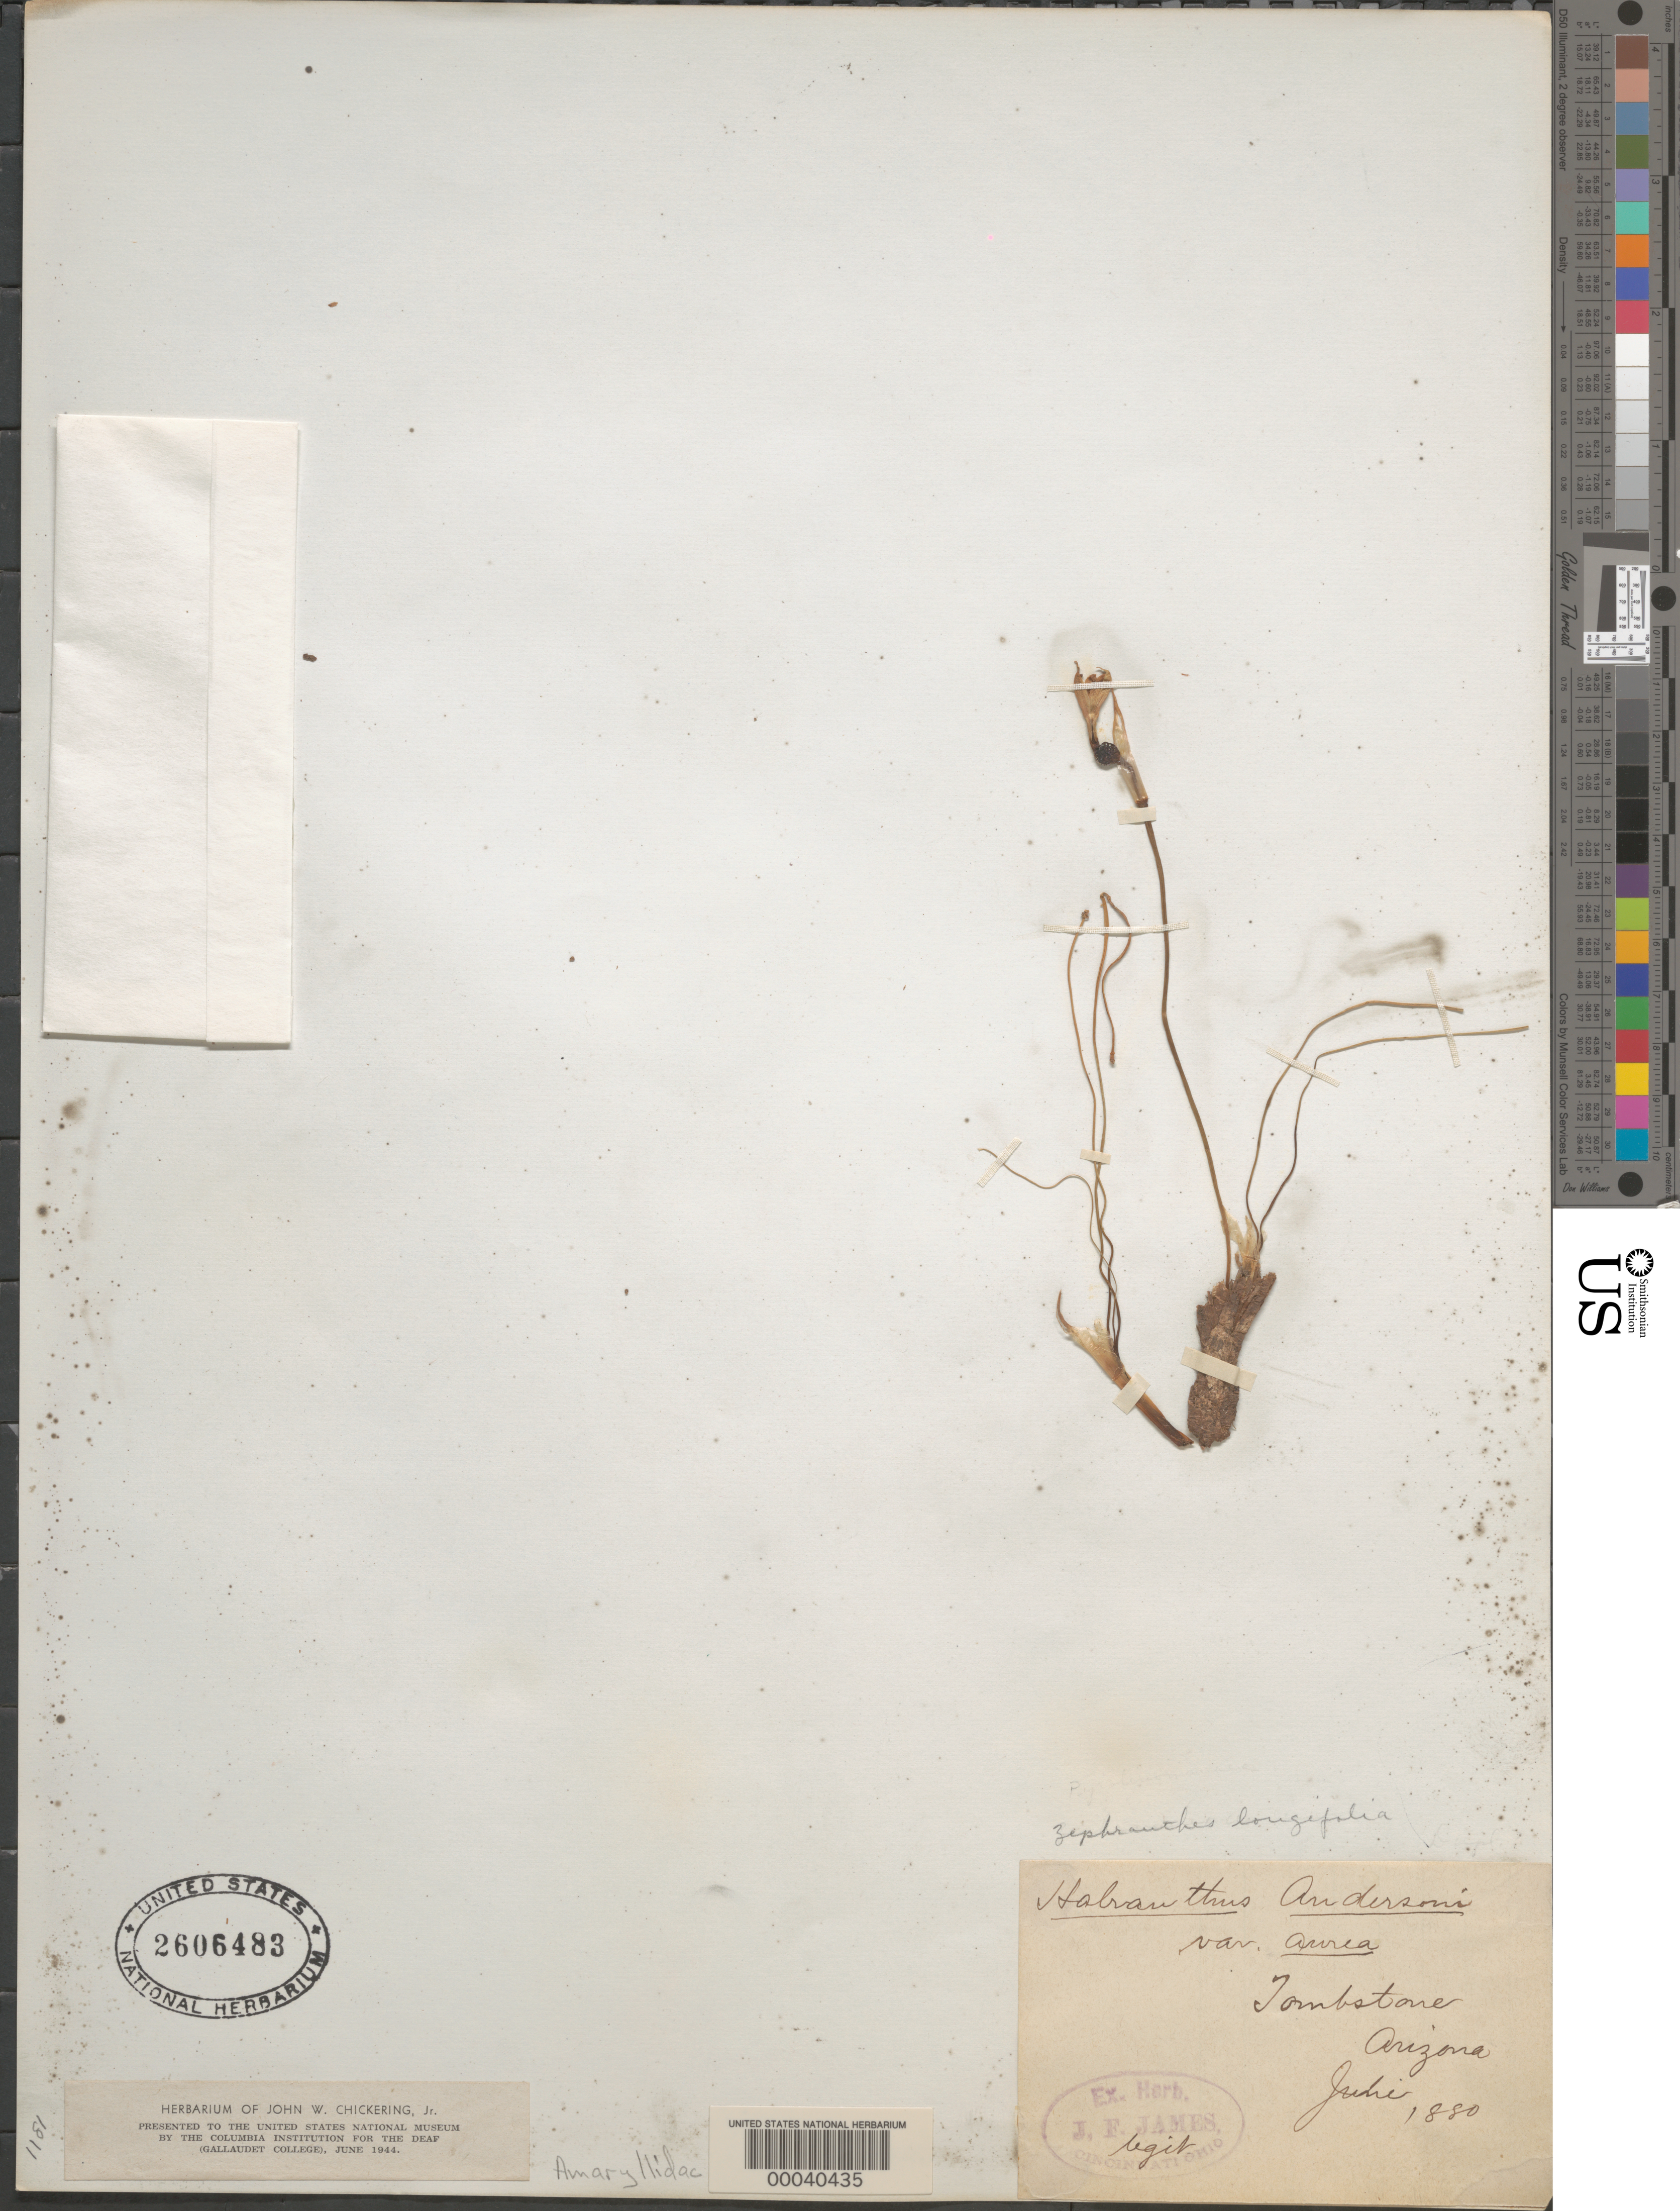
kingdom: Plantae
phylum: Tracheophyta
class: Liliopsida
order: Asparagales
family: Amaryllidaceae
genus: Zephyranthes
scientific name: Zephyranthes longifolia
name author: Hemsl.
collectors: J. James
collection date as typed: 1880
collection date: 1880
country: United States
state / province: Arizona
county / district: Cochise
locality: Tombstone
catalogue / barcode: US 2606483